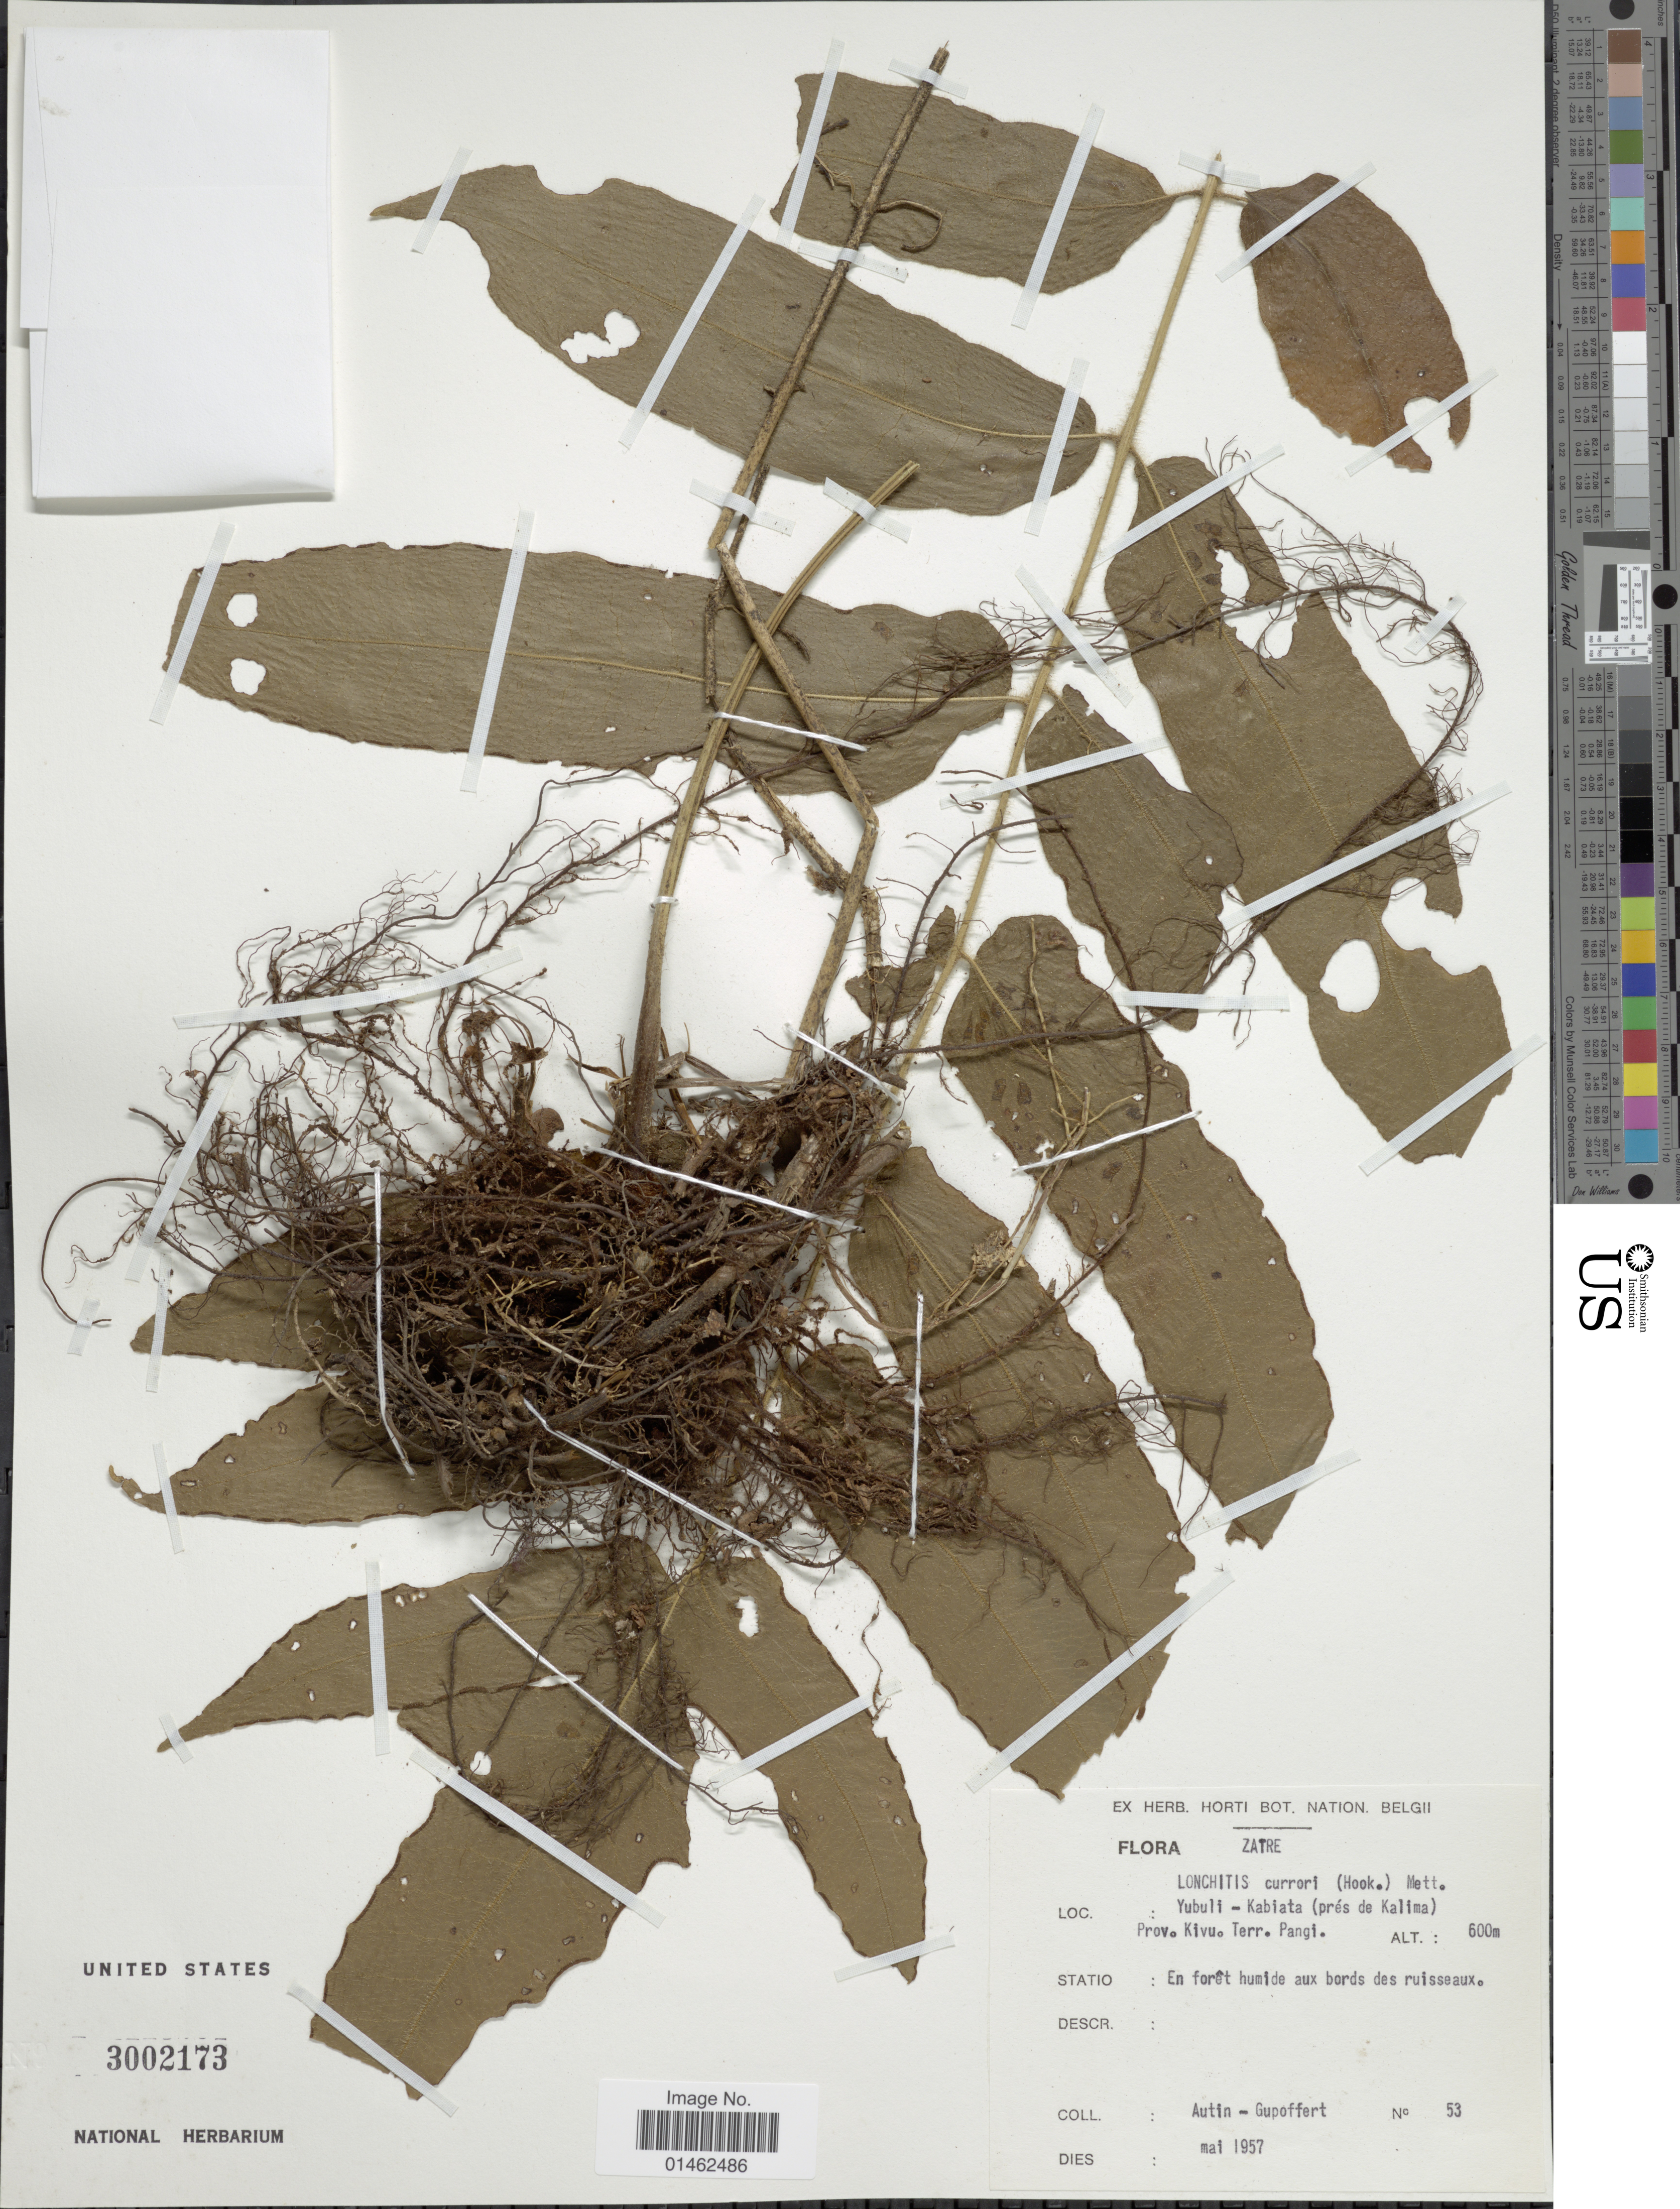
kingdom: Plantae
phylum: Tracheophyta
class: Polypodiopsida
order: Polypodiales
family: Dennstaedtiaceae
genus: Blotiella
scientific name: Blotiella currorii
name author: Hook.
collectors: Autin - Gupoffert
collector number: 53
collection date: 1957-05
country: Angola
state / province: Zaire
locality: Yubuli - Kabiata (prés de Kalima) prov. Kivu Terr. Pangi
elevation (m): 600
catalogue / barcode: US 3002173